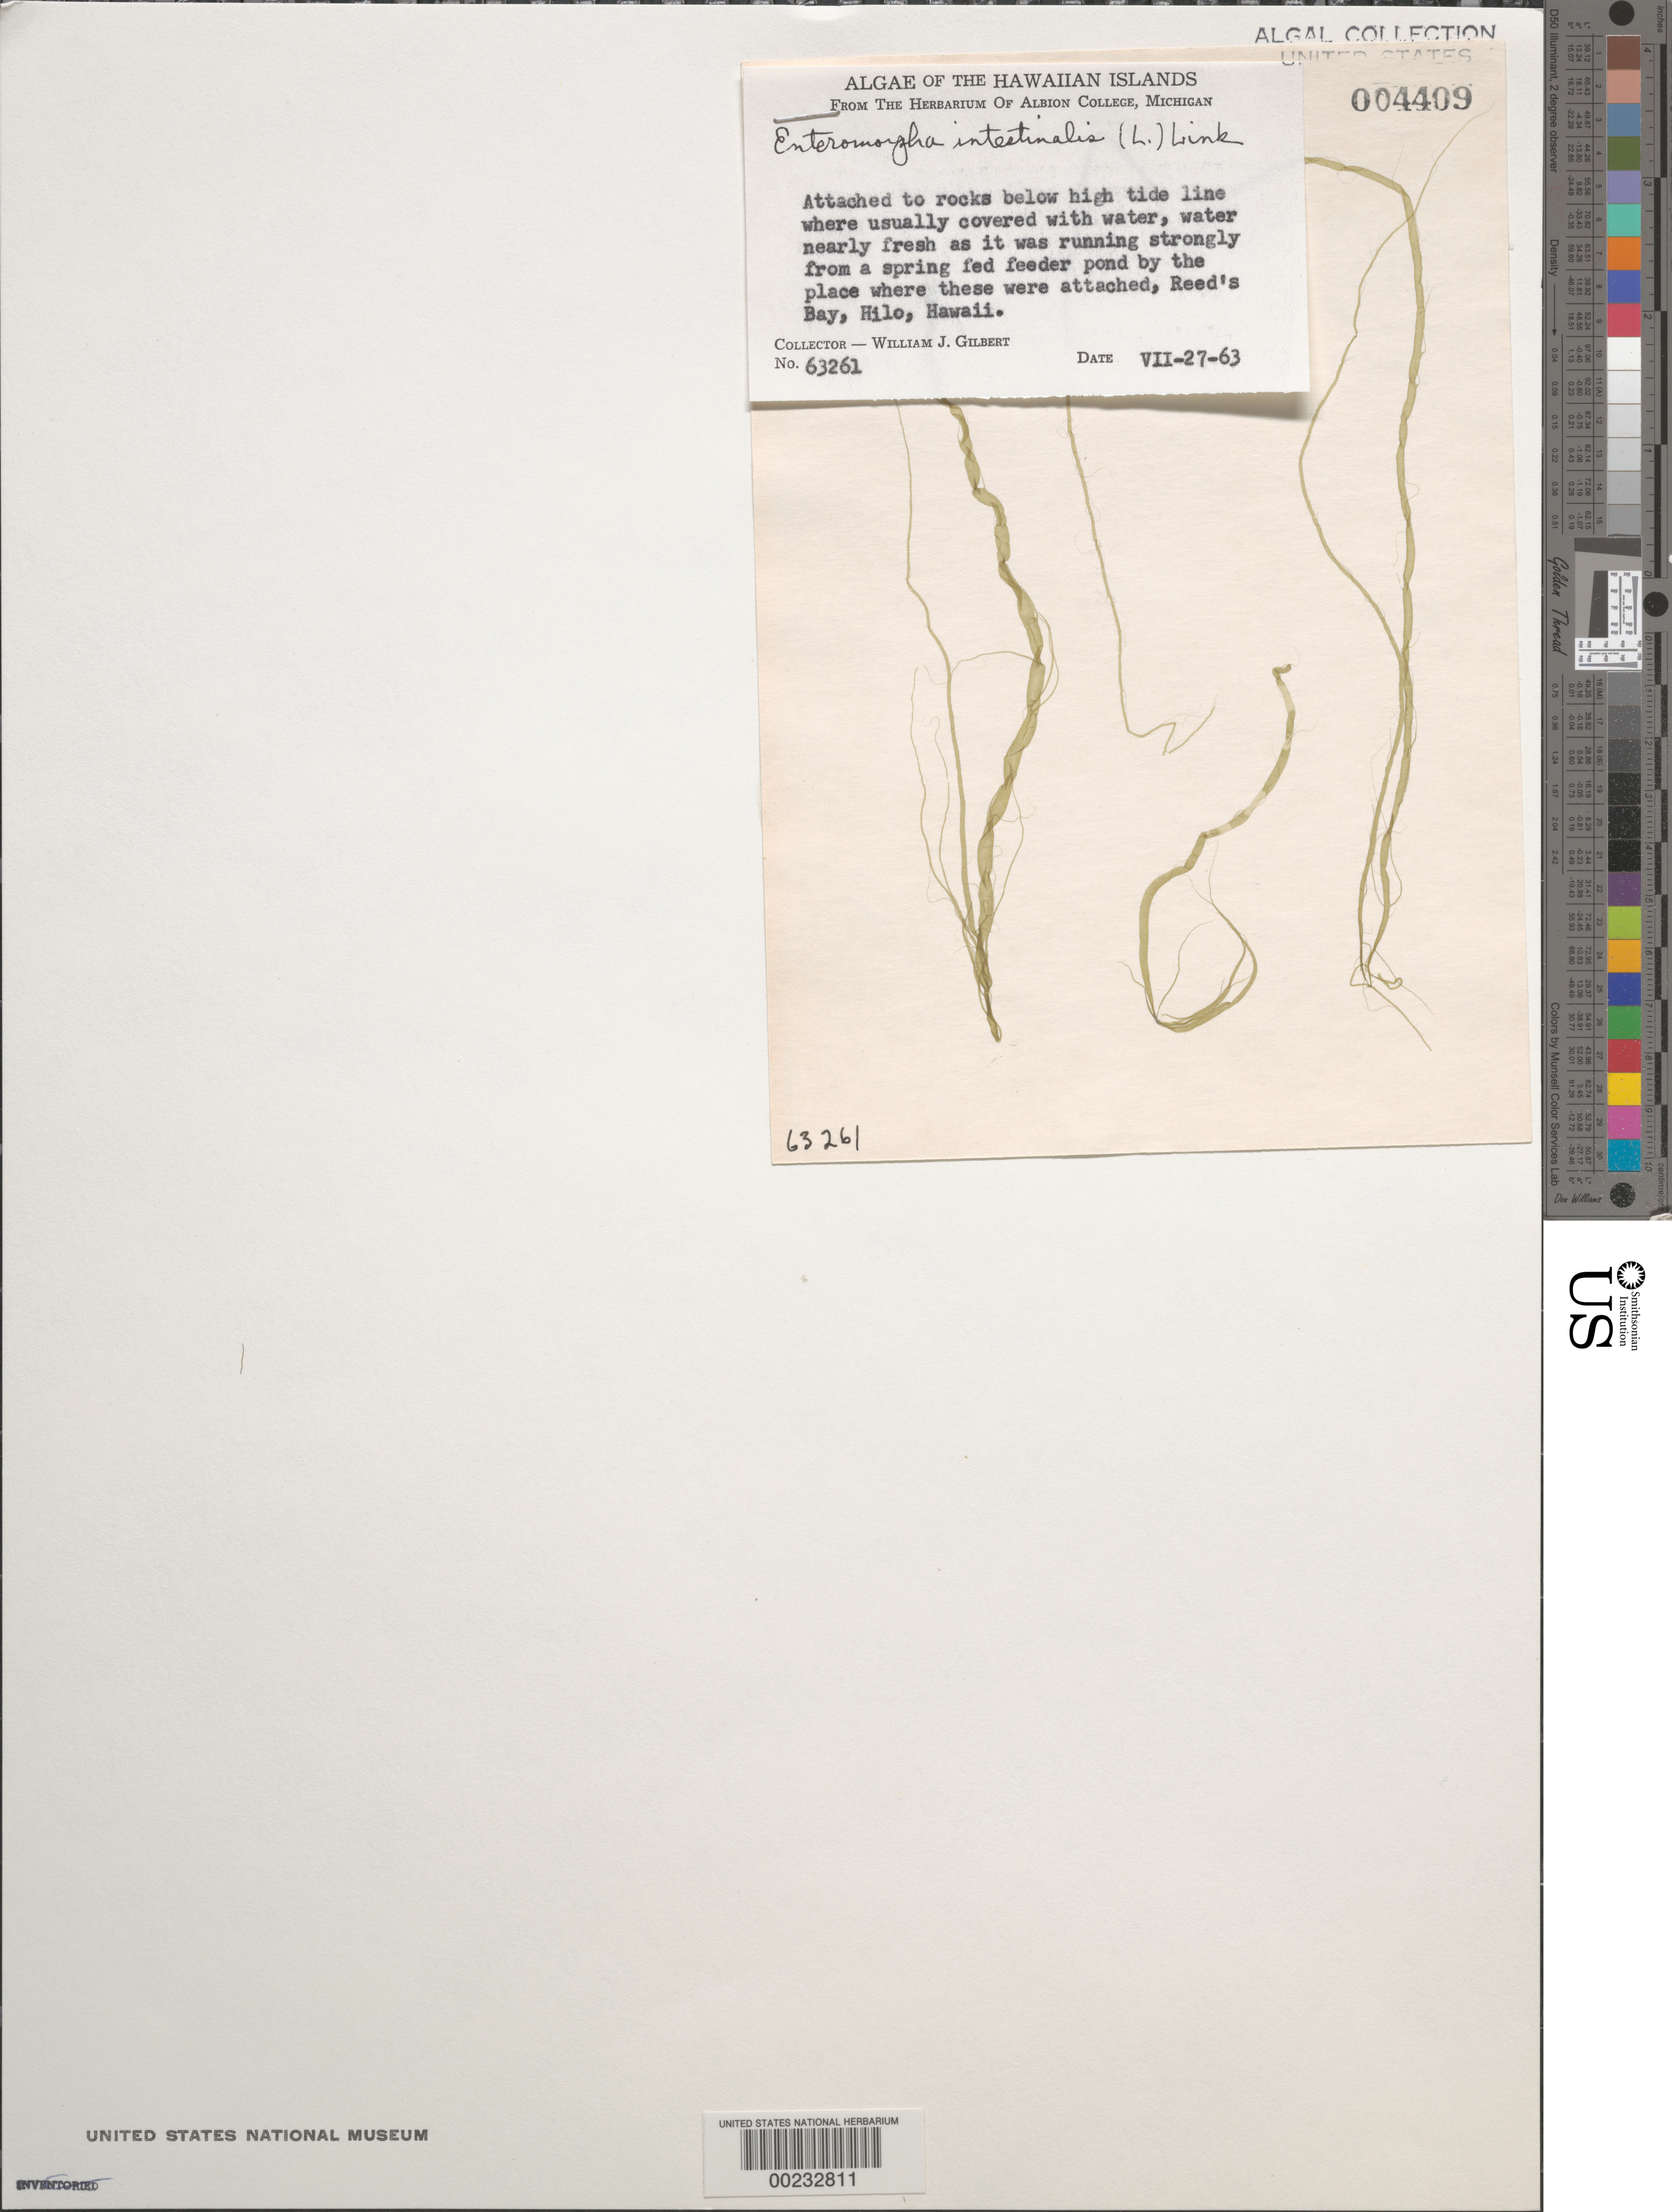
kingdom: Plantae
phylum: Chlorophyta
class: Ulvophyceae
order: Ulvales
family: Ulvaceae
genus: Ulva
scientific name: Ulva intestinalis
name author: L.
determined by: Algae name updating Project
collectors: W. J. Gilbert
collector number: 63261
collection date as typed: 27 Jul 1963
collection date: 1963-07-27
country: United States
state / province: Hawaii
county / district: Hawaii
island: Hawaii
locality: Hilo, Reed's Bay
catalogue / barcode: US 4409